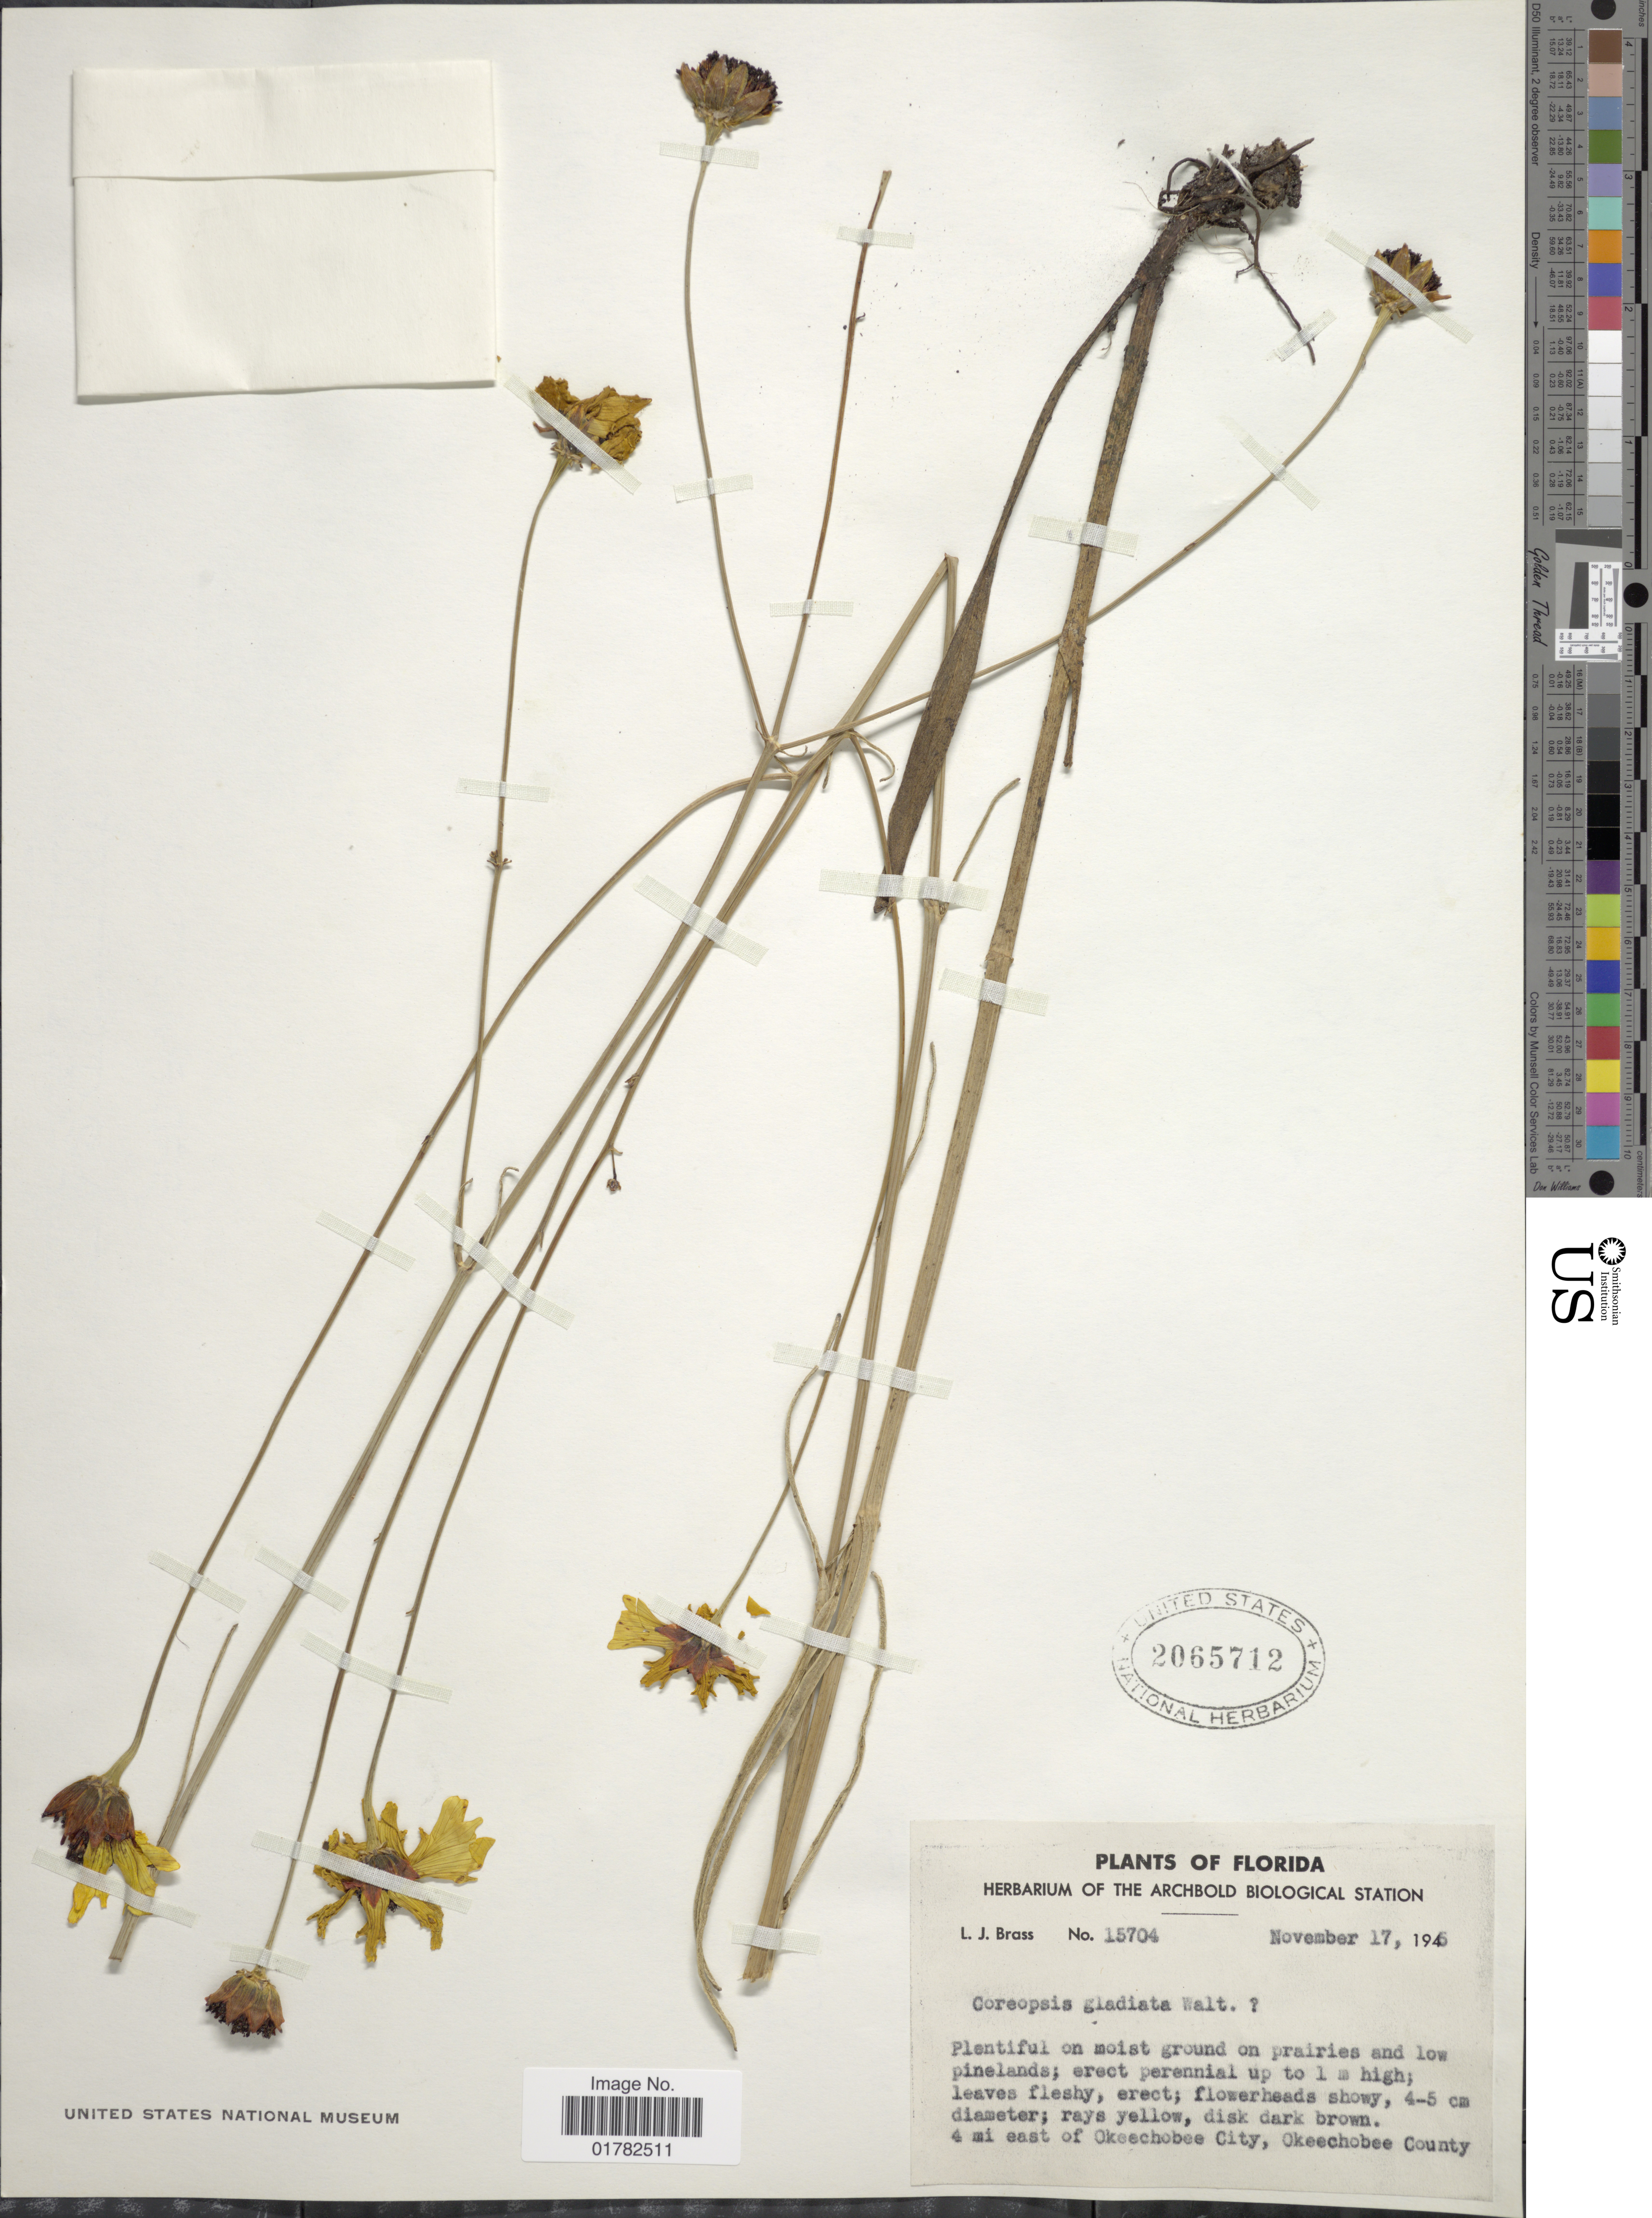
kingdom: Plantae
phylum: Tracheophyta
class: Magnoliopsida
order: Asterales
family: Asteraceae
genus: Coreopsis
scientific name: Coreopsis gladiata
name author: Walter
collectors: L. J. Brass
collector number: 15704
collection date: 1946-11-17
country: United States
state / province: Florida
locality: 4 mi east of Okeechobee City, Okeechobee County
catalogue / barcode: US 2065712